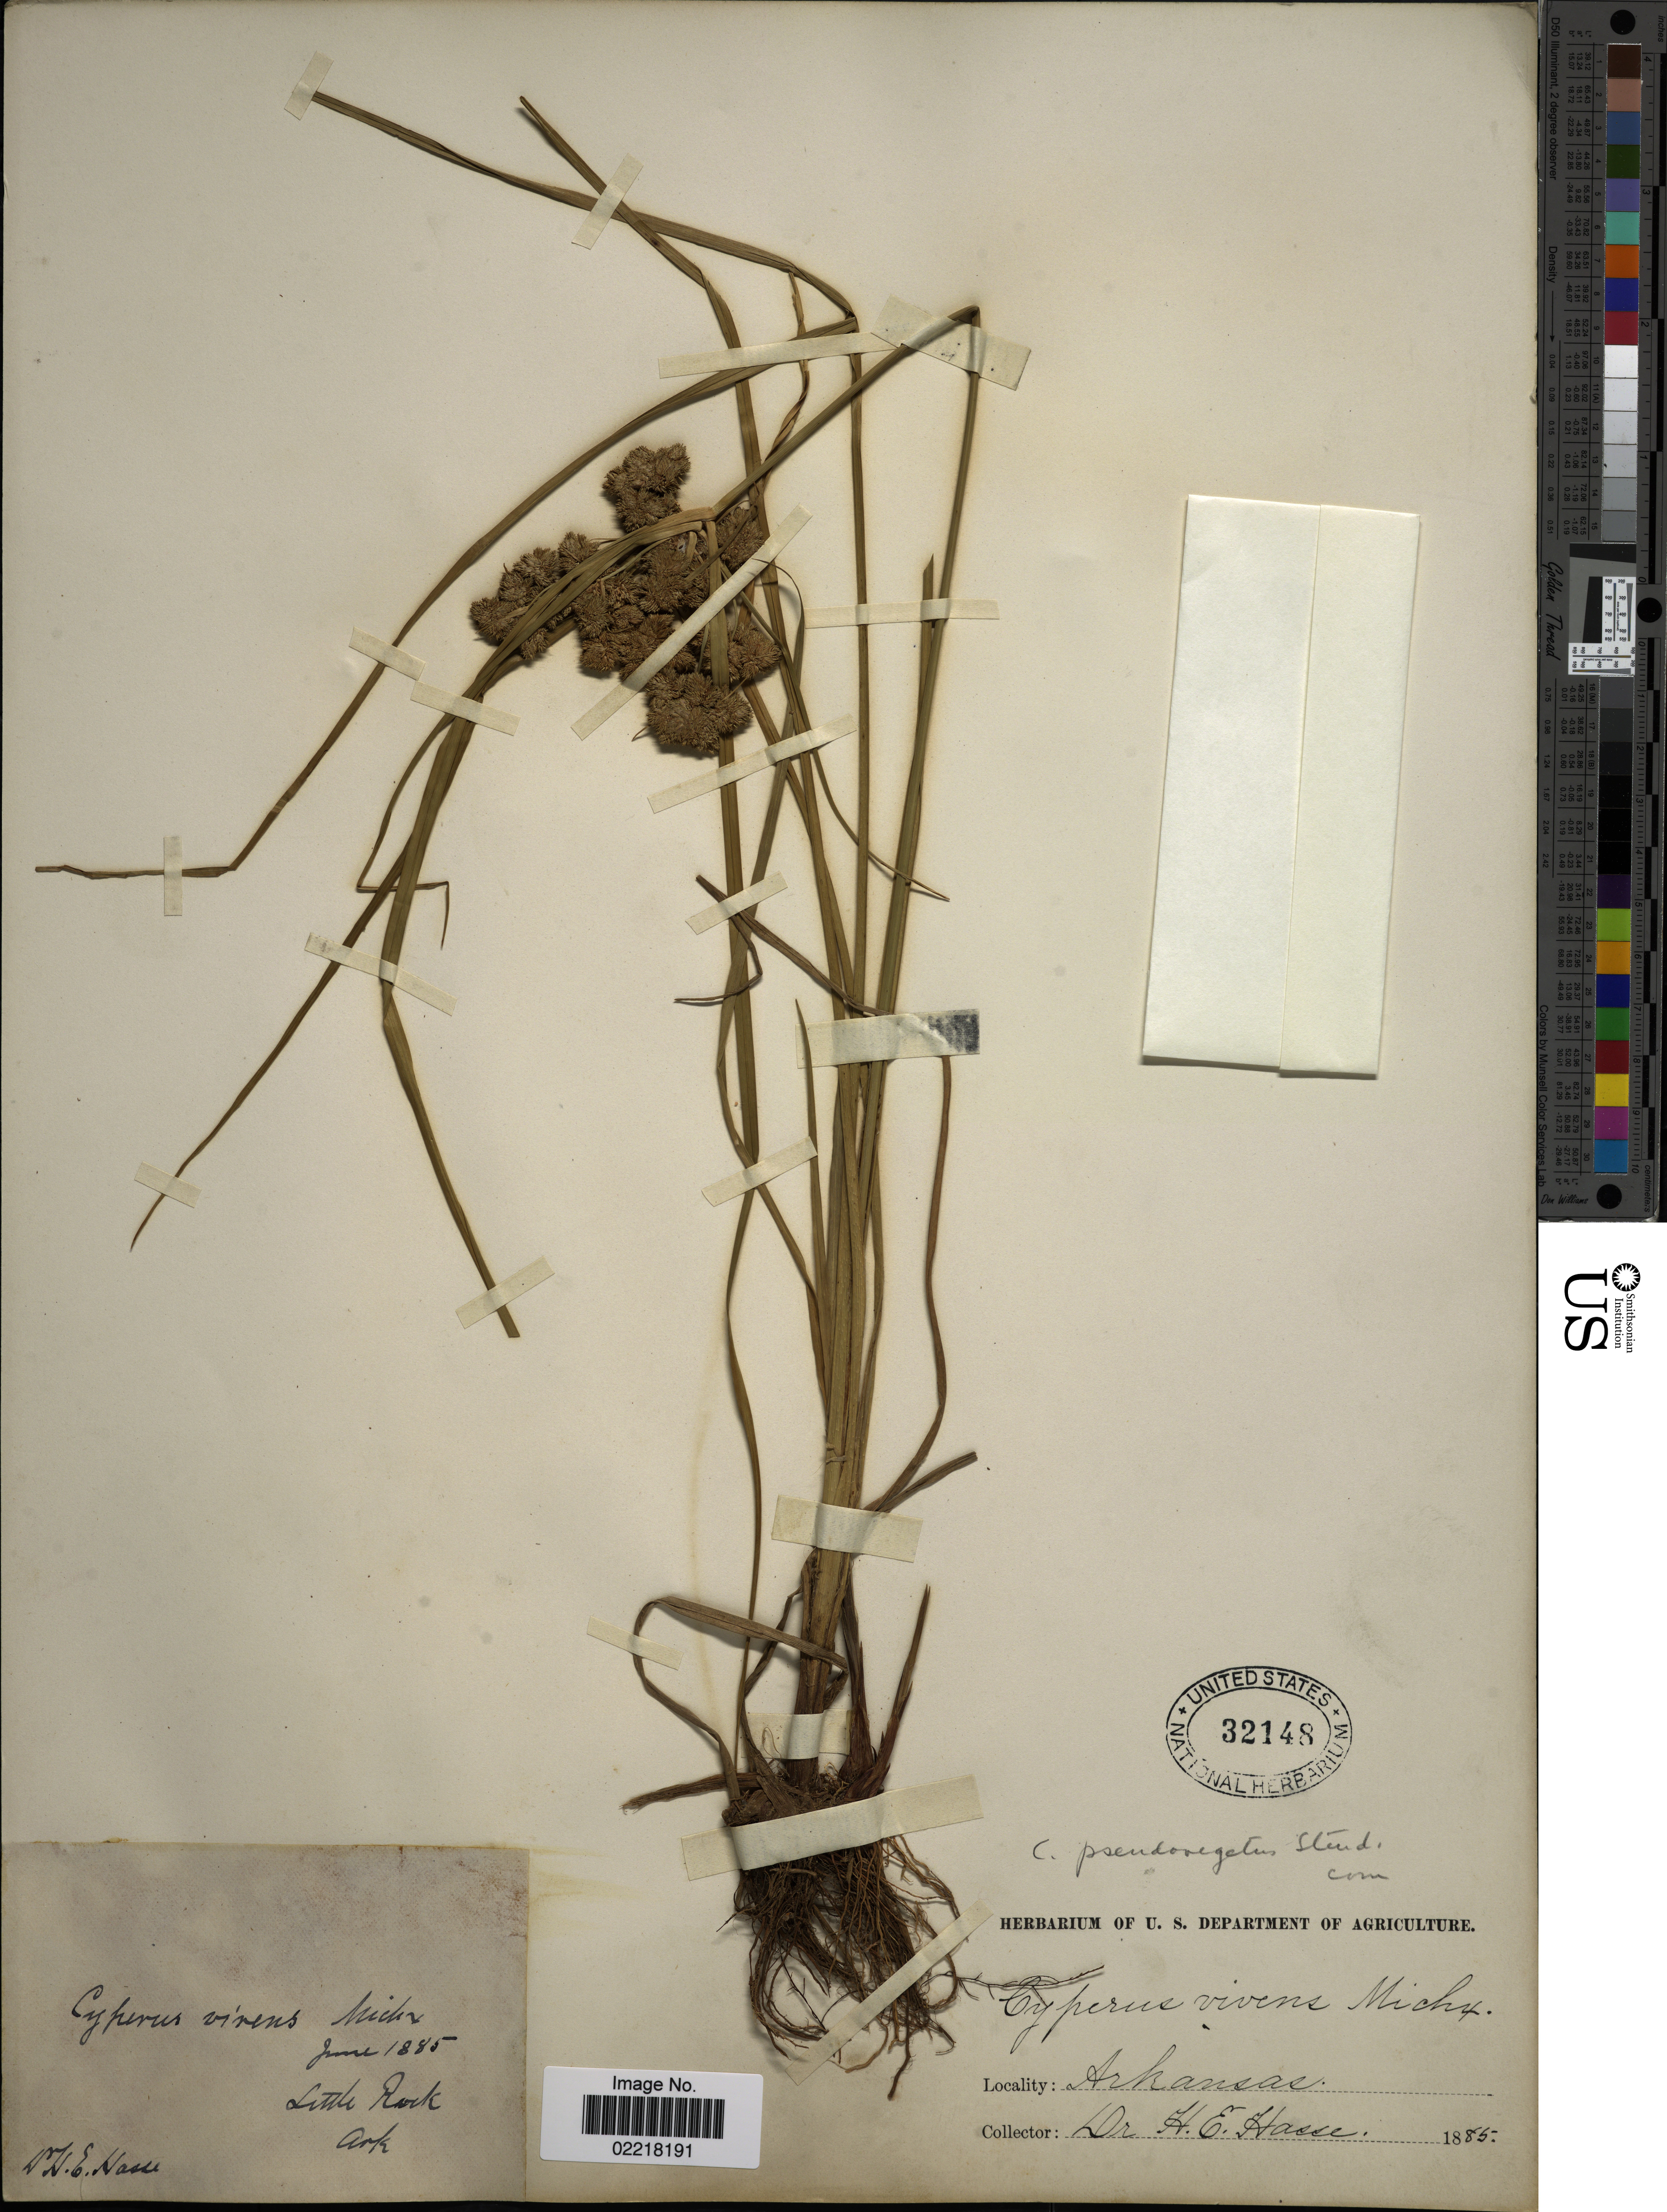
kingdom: Plantae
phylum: Tracheophyta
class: Liliopsida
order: Poales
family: Cyperaceae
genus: Cyperus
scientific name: Cyperus pseudovegetus Steud.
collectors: H. E. Hasse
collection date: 1885-06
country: United States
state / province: Arkansas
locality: Little Rock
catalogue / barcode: US 32148